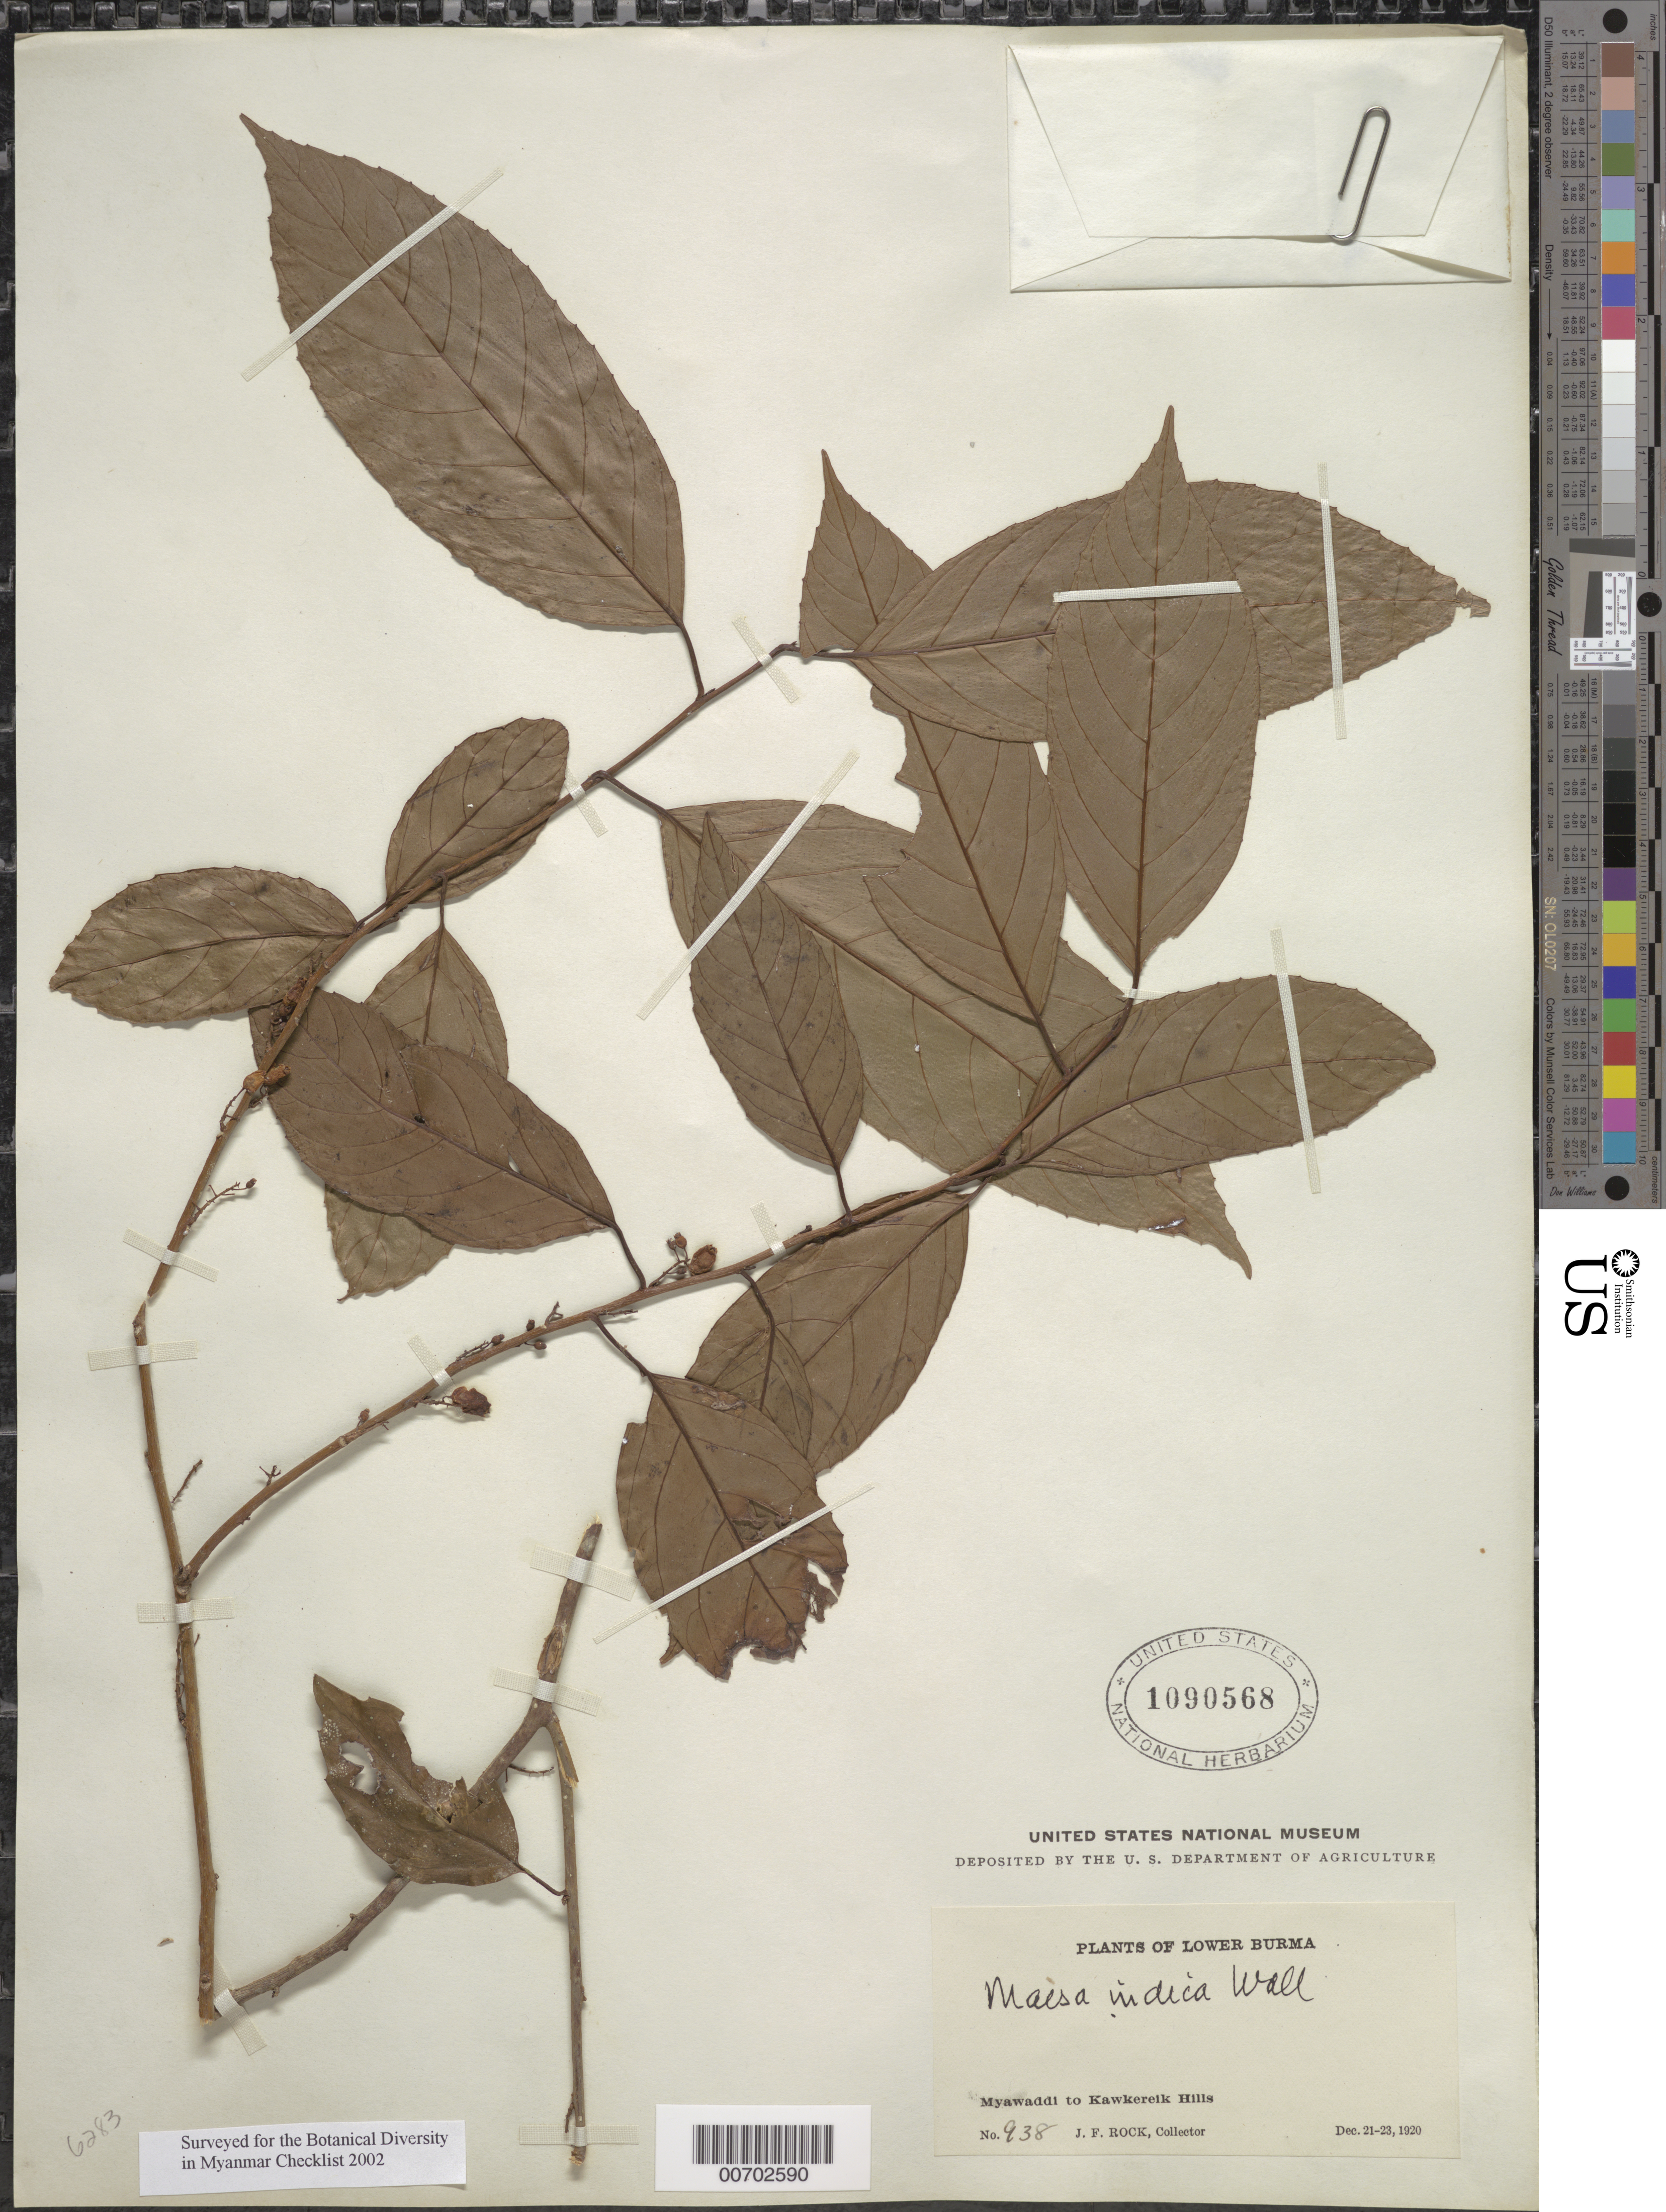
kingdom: Plantae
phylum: Tracheophyta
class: Magnoliopsida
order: Ericales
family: Primulaceae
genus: Maesa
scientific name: Maesa indica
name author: (Roxb.) A. DC.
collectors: J. F. Rock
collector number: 938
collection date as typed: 21 Dec 1920 to 23 Dec 1920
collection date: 1920-12-21/1920-12-23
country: Myanmar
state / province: Kawthule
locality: Myawaddi to Kawkereik Hills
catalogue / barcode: US 1090568